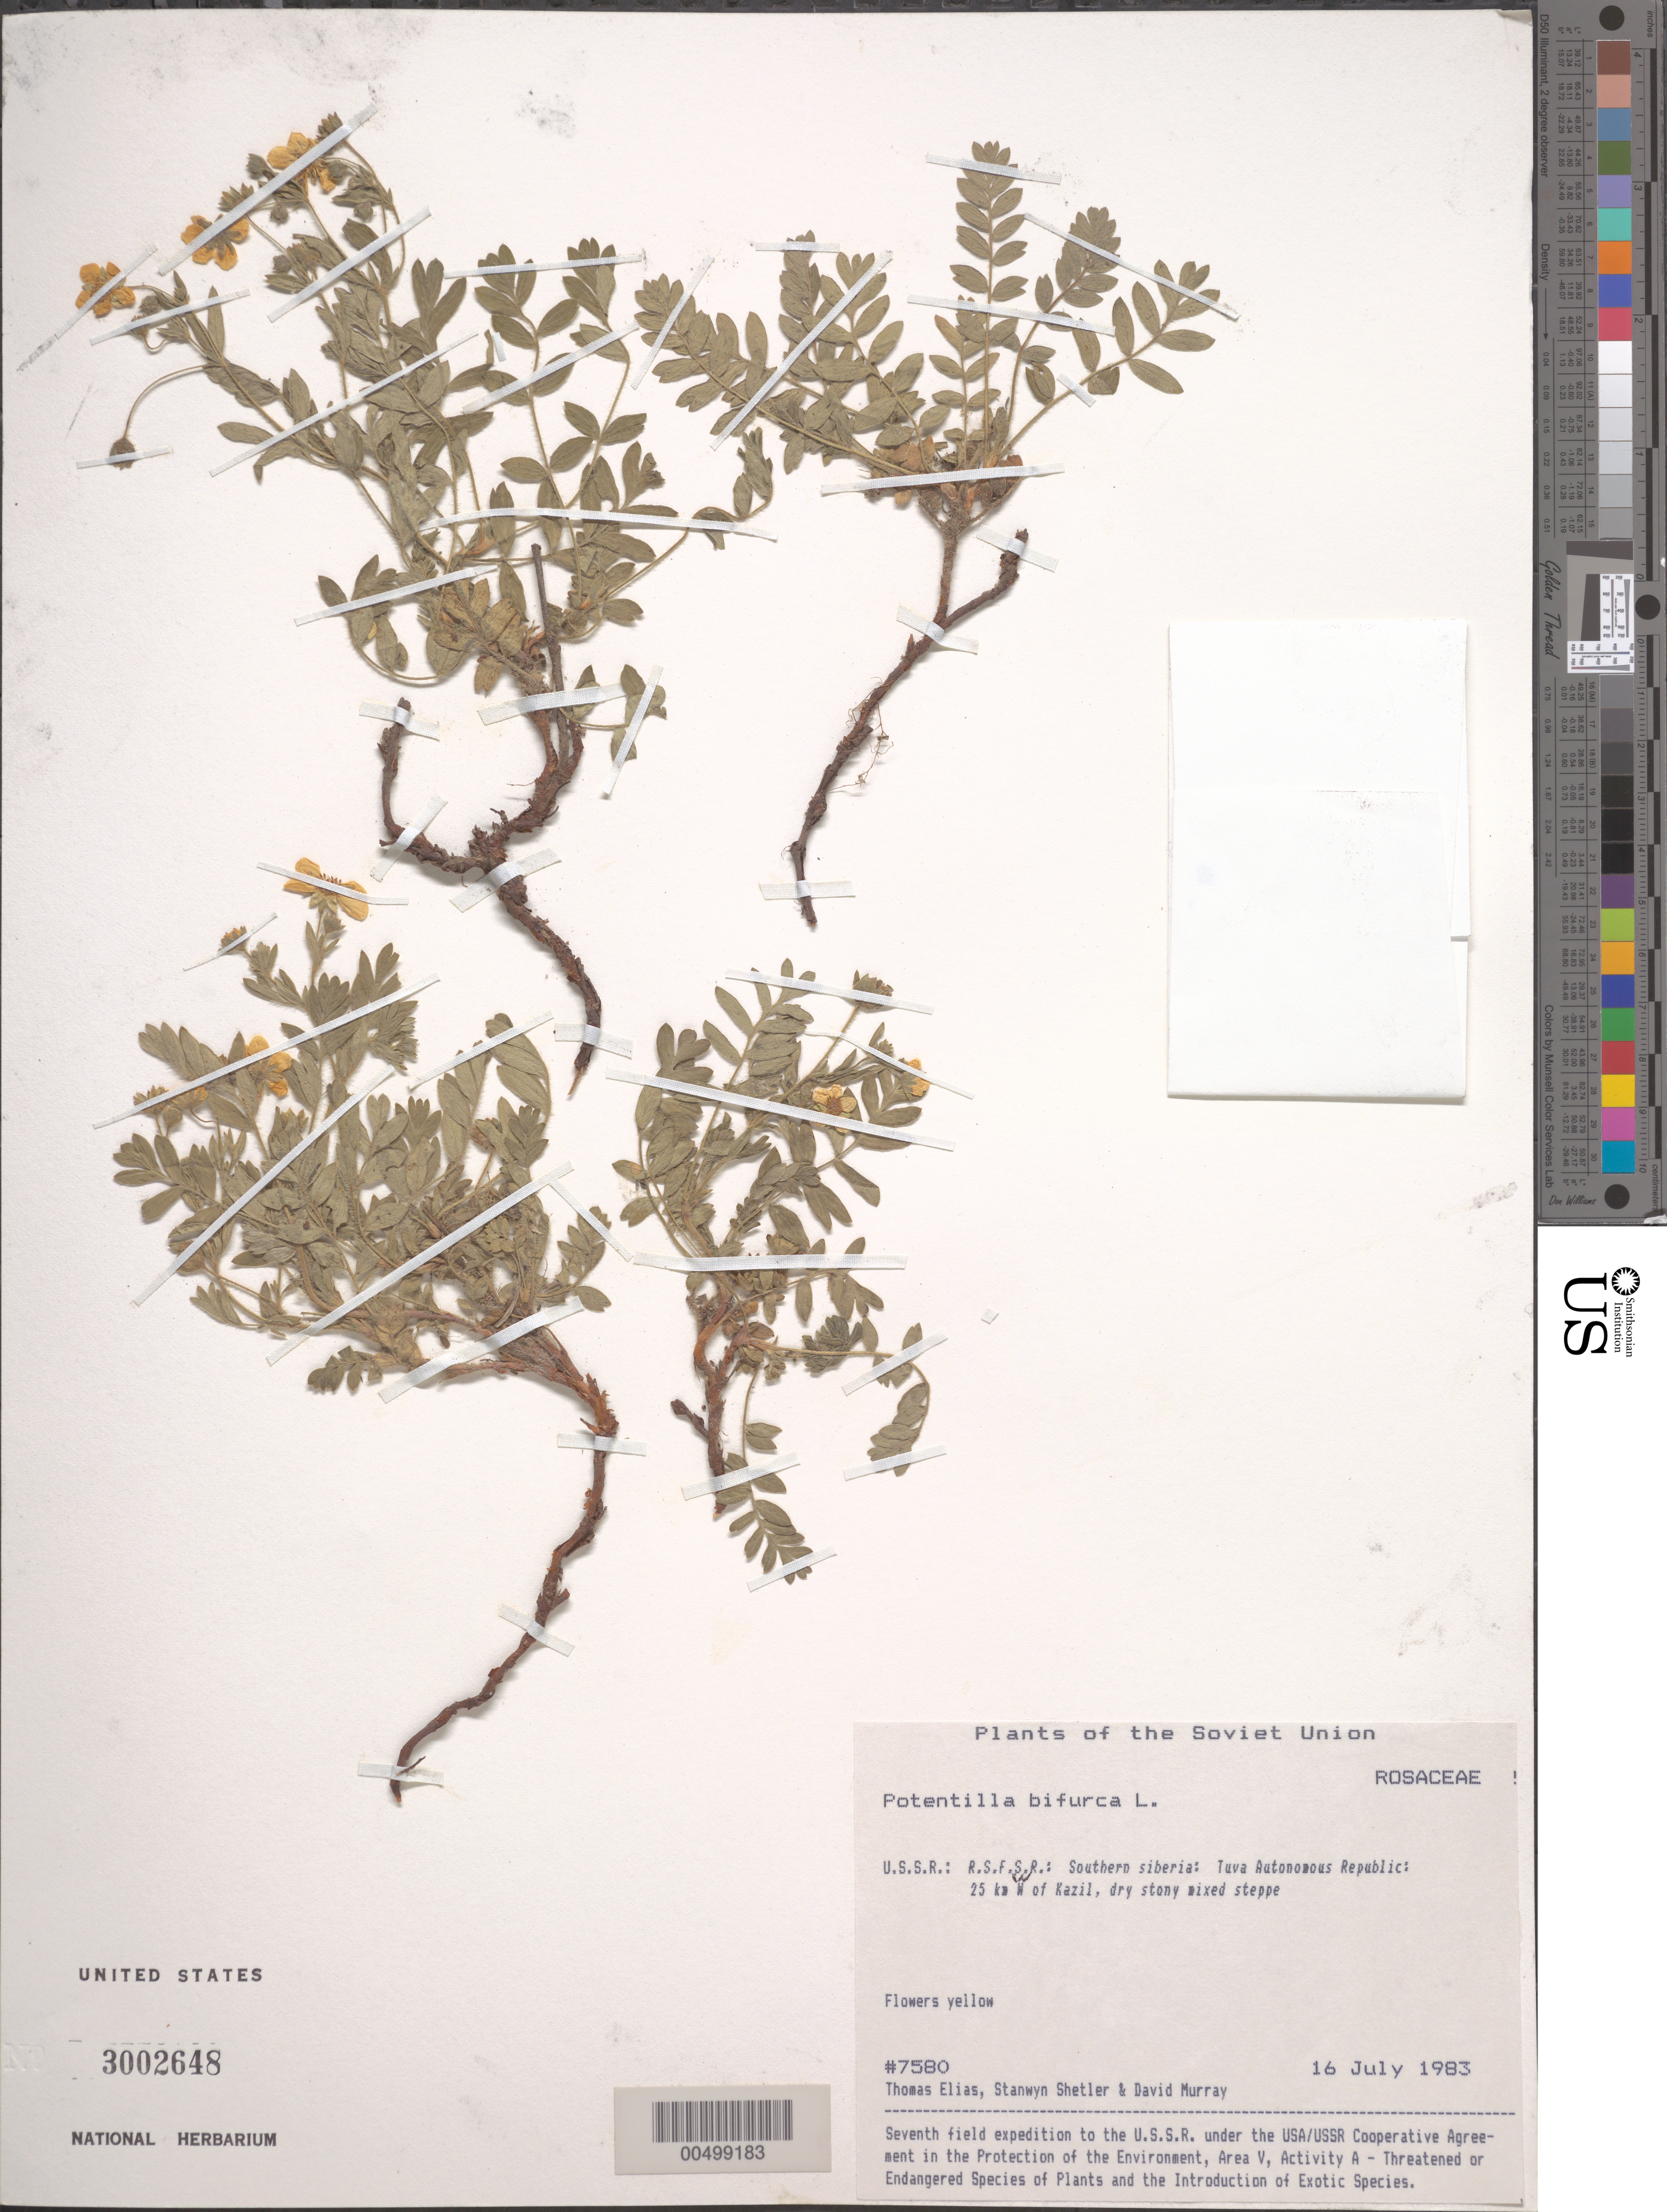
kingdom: Plantae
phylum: Tracheophyta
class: Magnoliopsida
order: Rosales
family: Rosaceae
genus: Sibbaldianthe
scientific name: Sibbaldianthe bifurca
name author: (L.) Kurtto & T. Erikss.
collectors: T. Elias, S. Shetler & D. F. Murray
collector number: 7580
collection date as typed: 16 Jul 1983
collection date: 1983-07-16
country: Russian Federation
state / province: Tuva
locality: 25 km W of Kazil [Kyzyl]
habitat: dry stony mixed steppe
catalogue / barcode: US 3002648